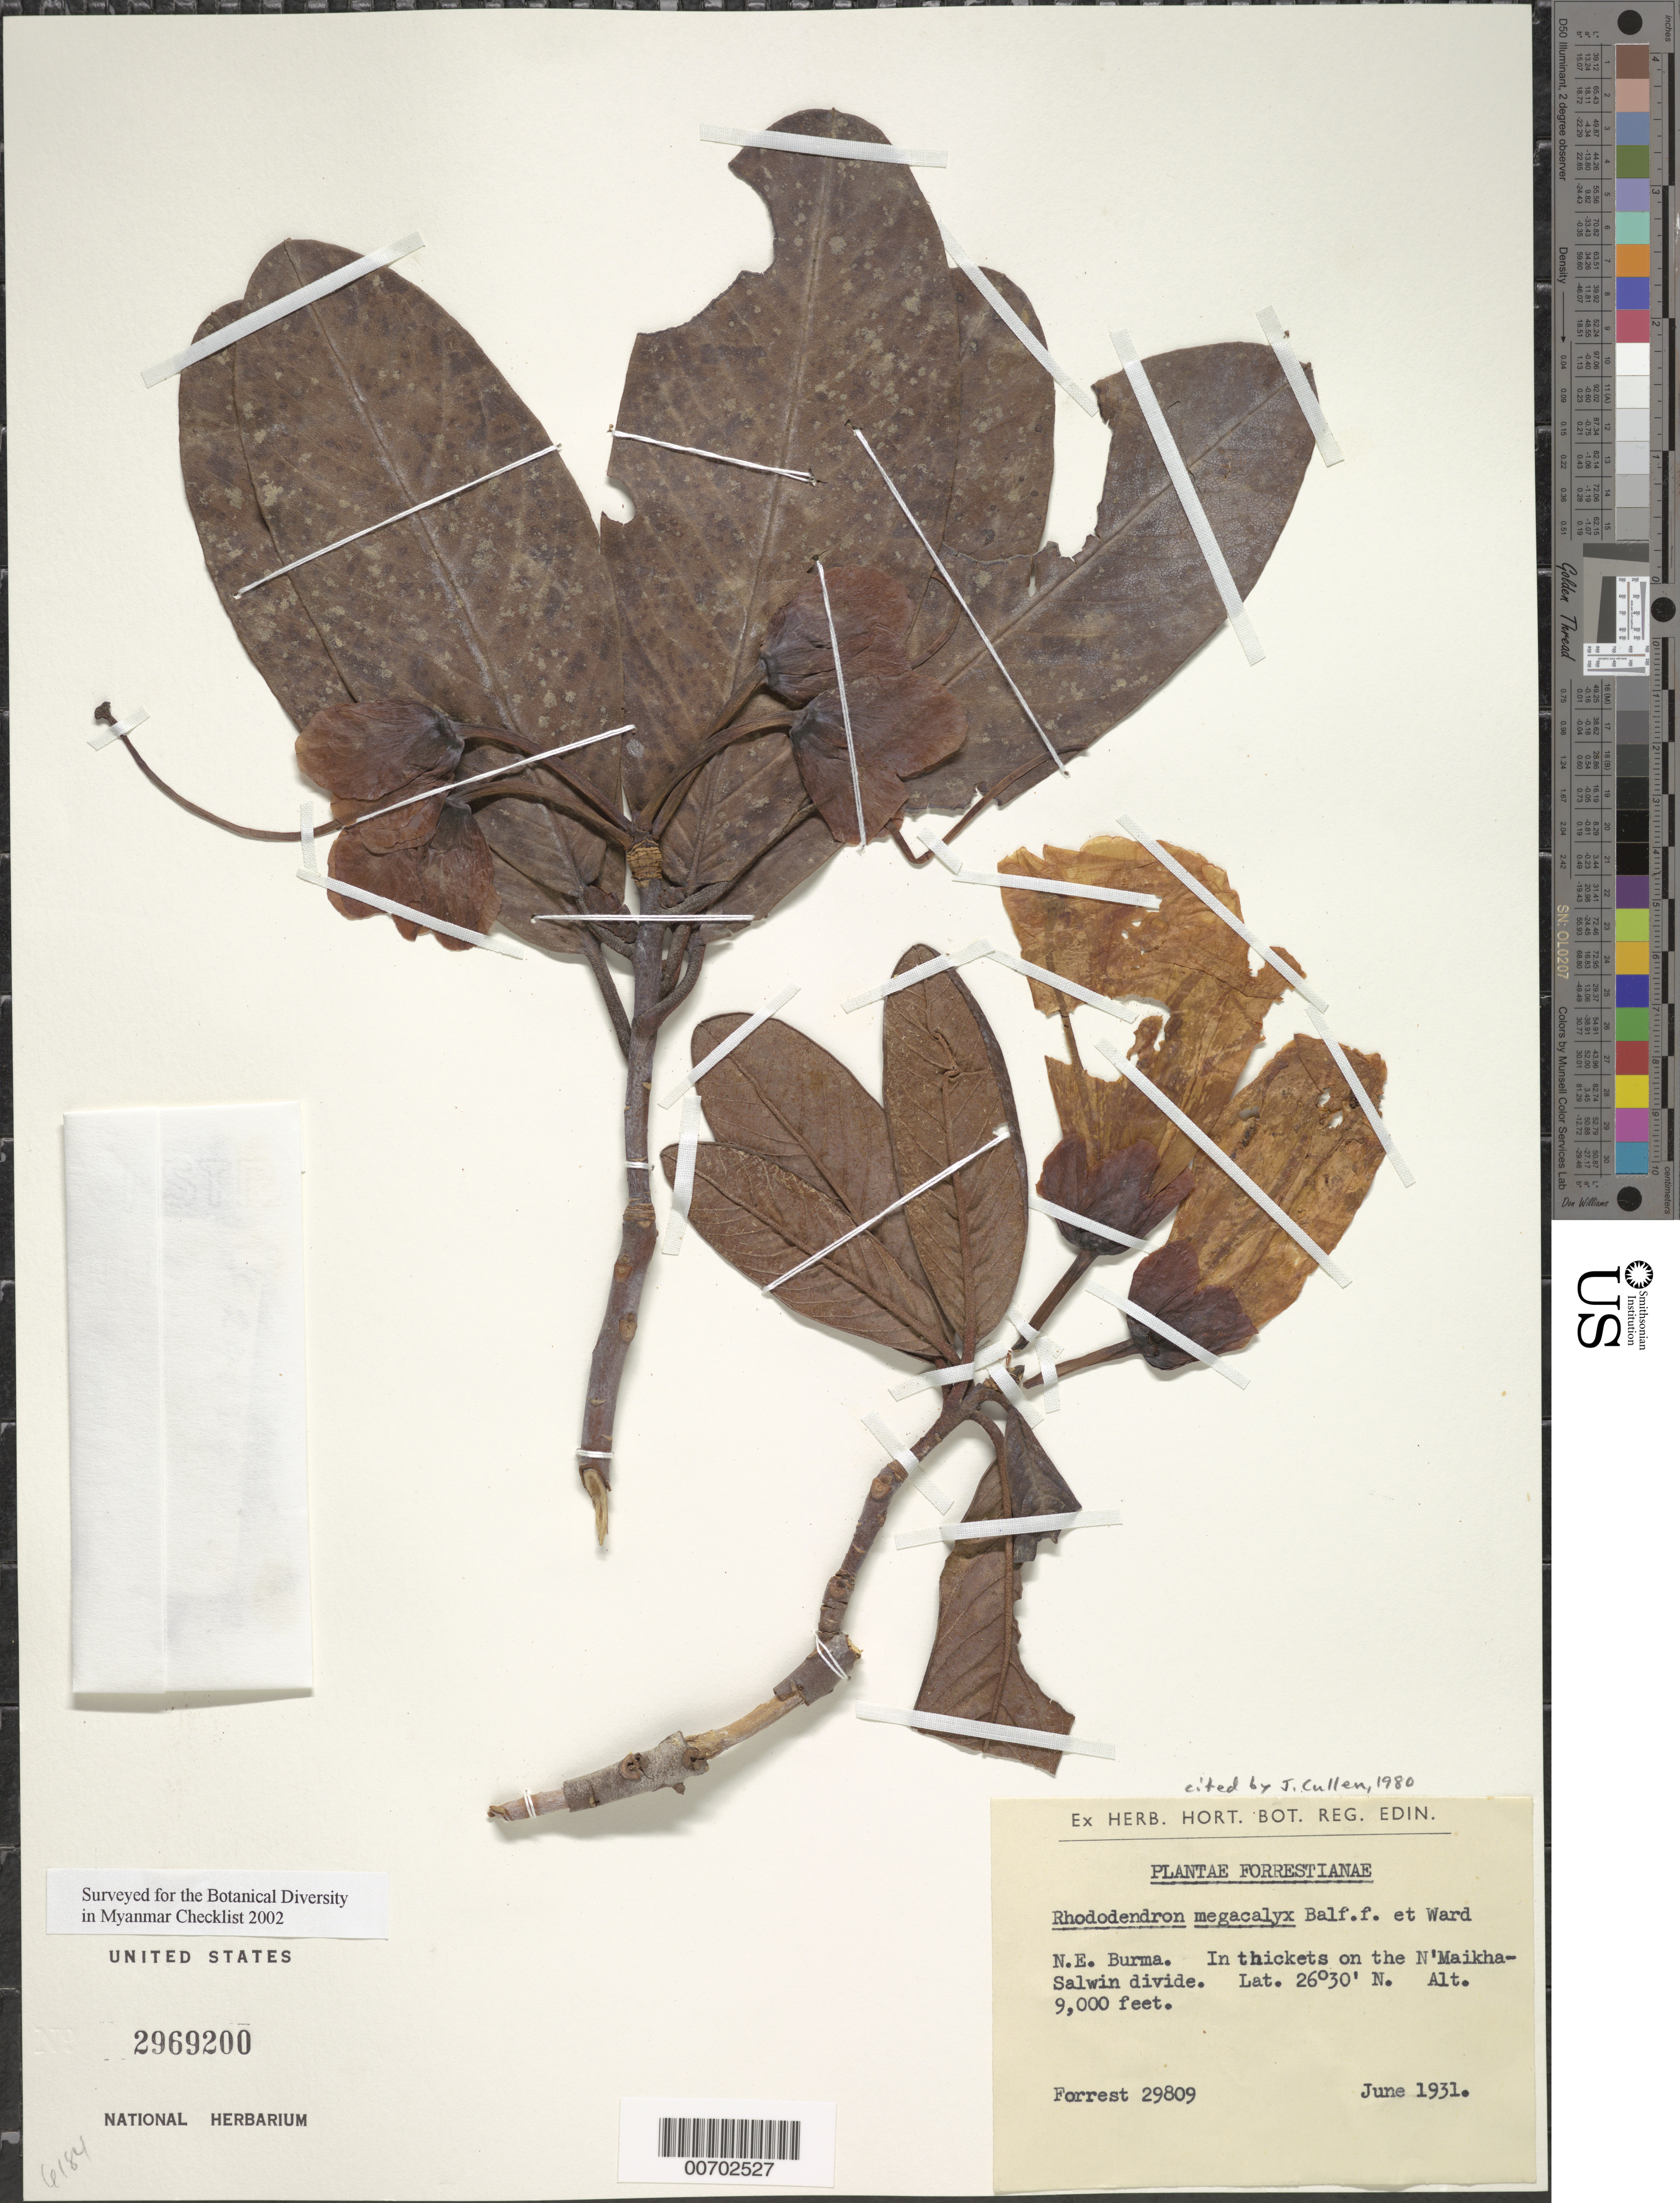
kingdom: Plantae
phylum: Tracheophyta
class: Magnoliopsida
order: Ericales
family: Ericaceae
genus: Rhododendron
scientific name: Rhododendron megacalyx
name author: Balf. f. & Ward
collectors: G. Forrest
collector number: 29809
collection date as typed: Jun 1931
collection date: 1931-06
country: Myanmar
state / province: Kachin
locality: N'Maikha-Salwin Divide, W flank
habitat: In thickets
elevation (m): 2743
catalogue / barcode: US 2969200